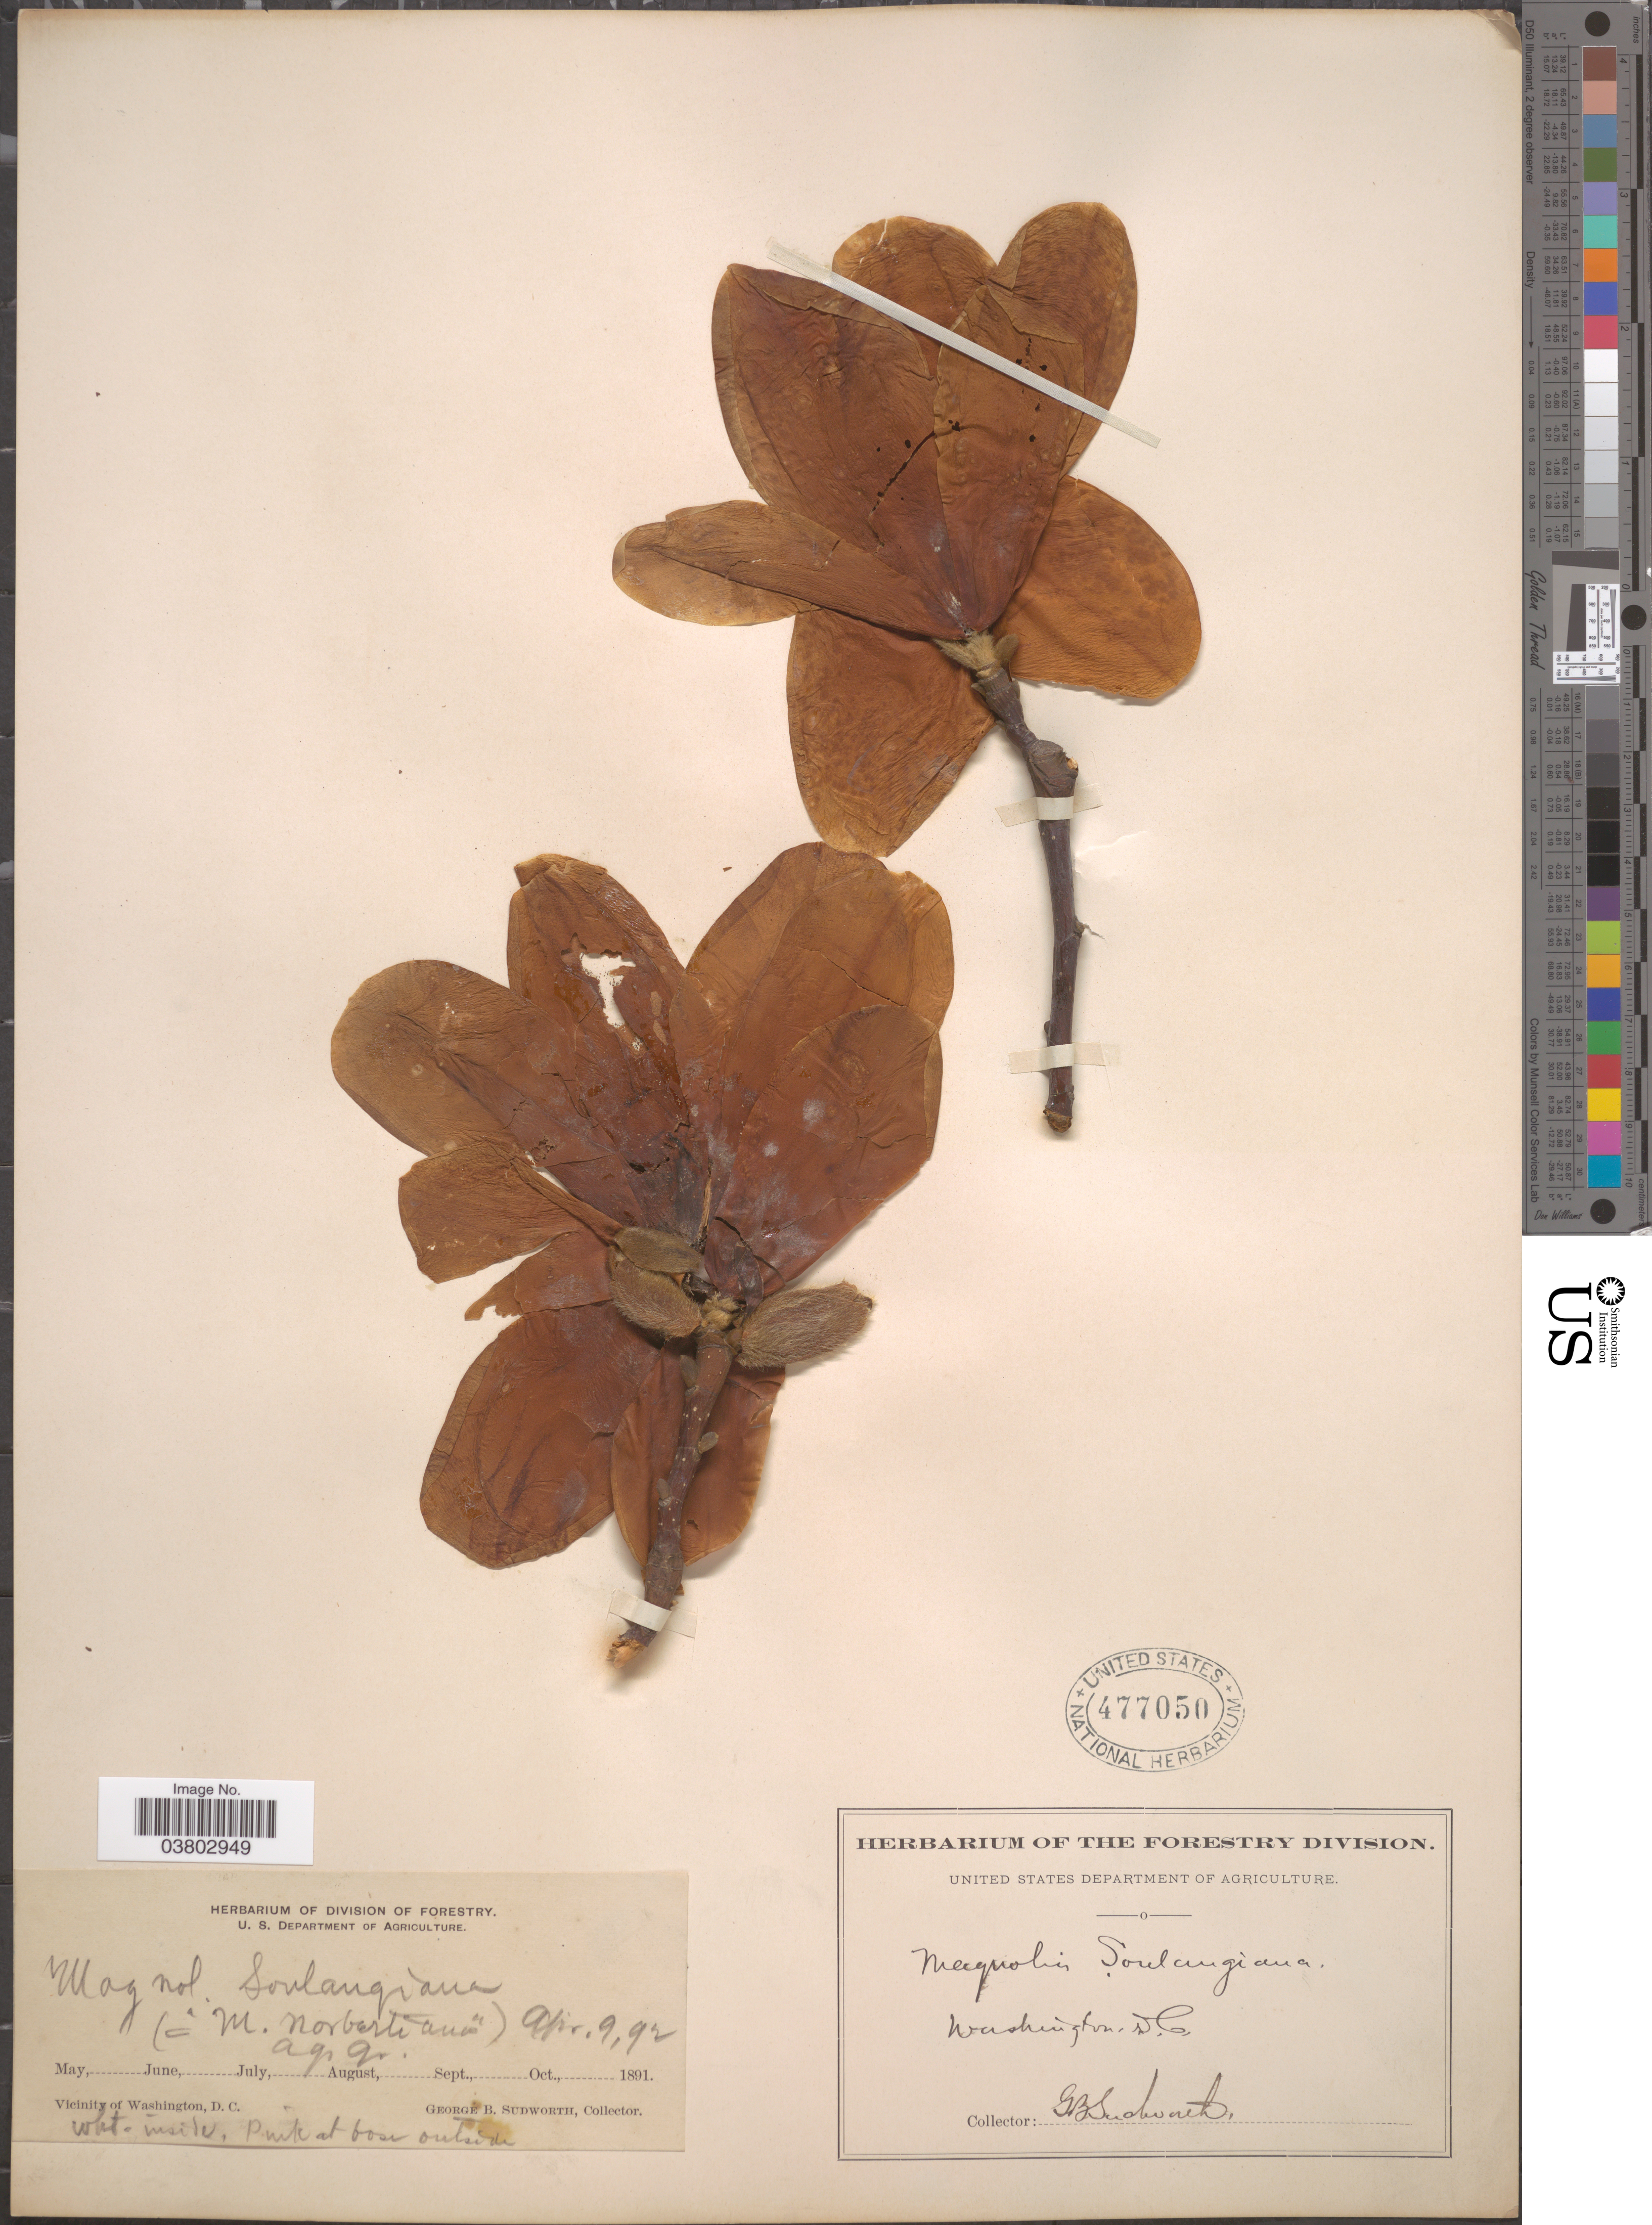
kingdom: Plantae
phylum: Tracheophyta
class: Magnoliopsida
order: Magnoliales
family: Magnoliaceae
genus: Magnolia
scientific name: Magnolia x soulangeana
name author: Soul.-Bod.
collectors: G. B. Sudworth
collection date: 1892-04-09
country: United States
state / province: District of Columbia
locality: Vicinity of Washington.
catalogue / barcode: US 477050